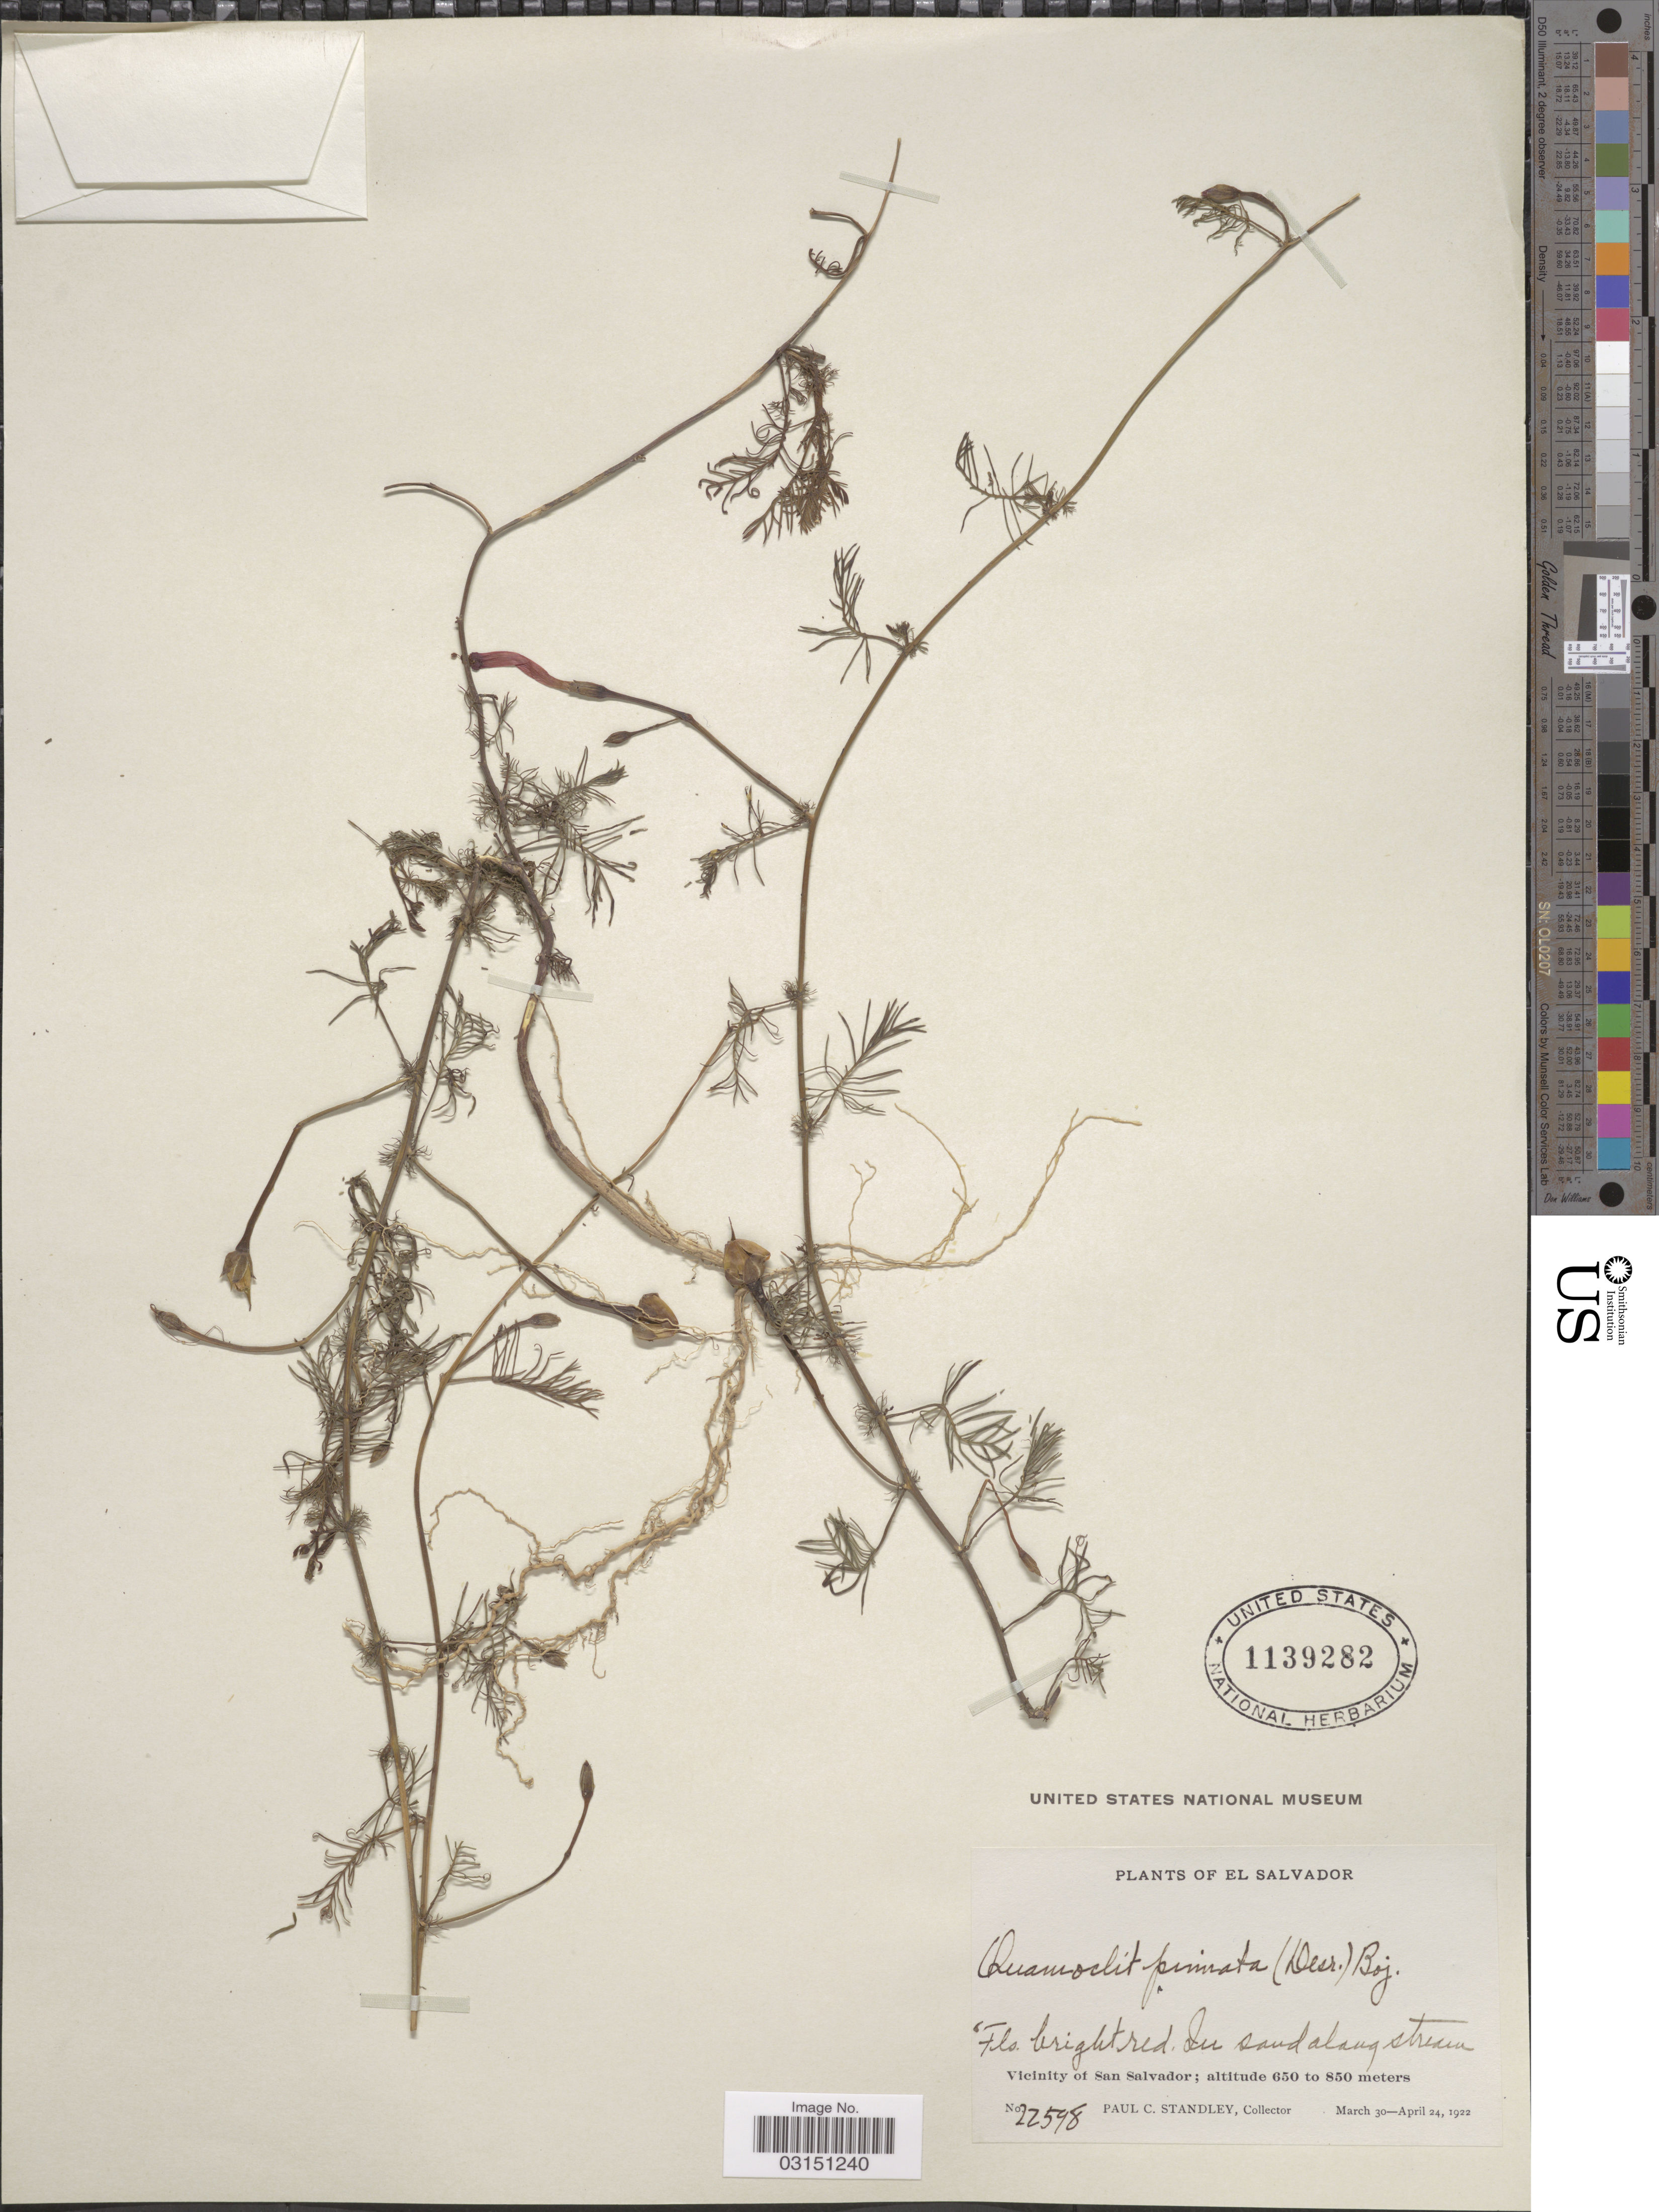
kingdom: Plantae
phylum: Tracheophyta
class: Magnoliopsida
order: Solanales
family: Convolvulaceae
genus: Ipomoea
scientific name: Ipomoea quamoclit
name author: L.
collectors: P. C. Standley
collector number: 22598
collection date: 1922-03-30/1922-04-24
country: El Salvador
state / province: San Salvador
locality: Vicinity of San Salvador.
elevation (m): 650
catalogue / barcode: US 1139282